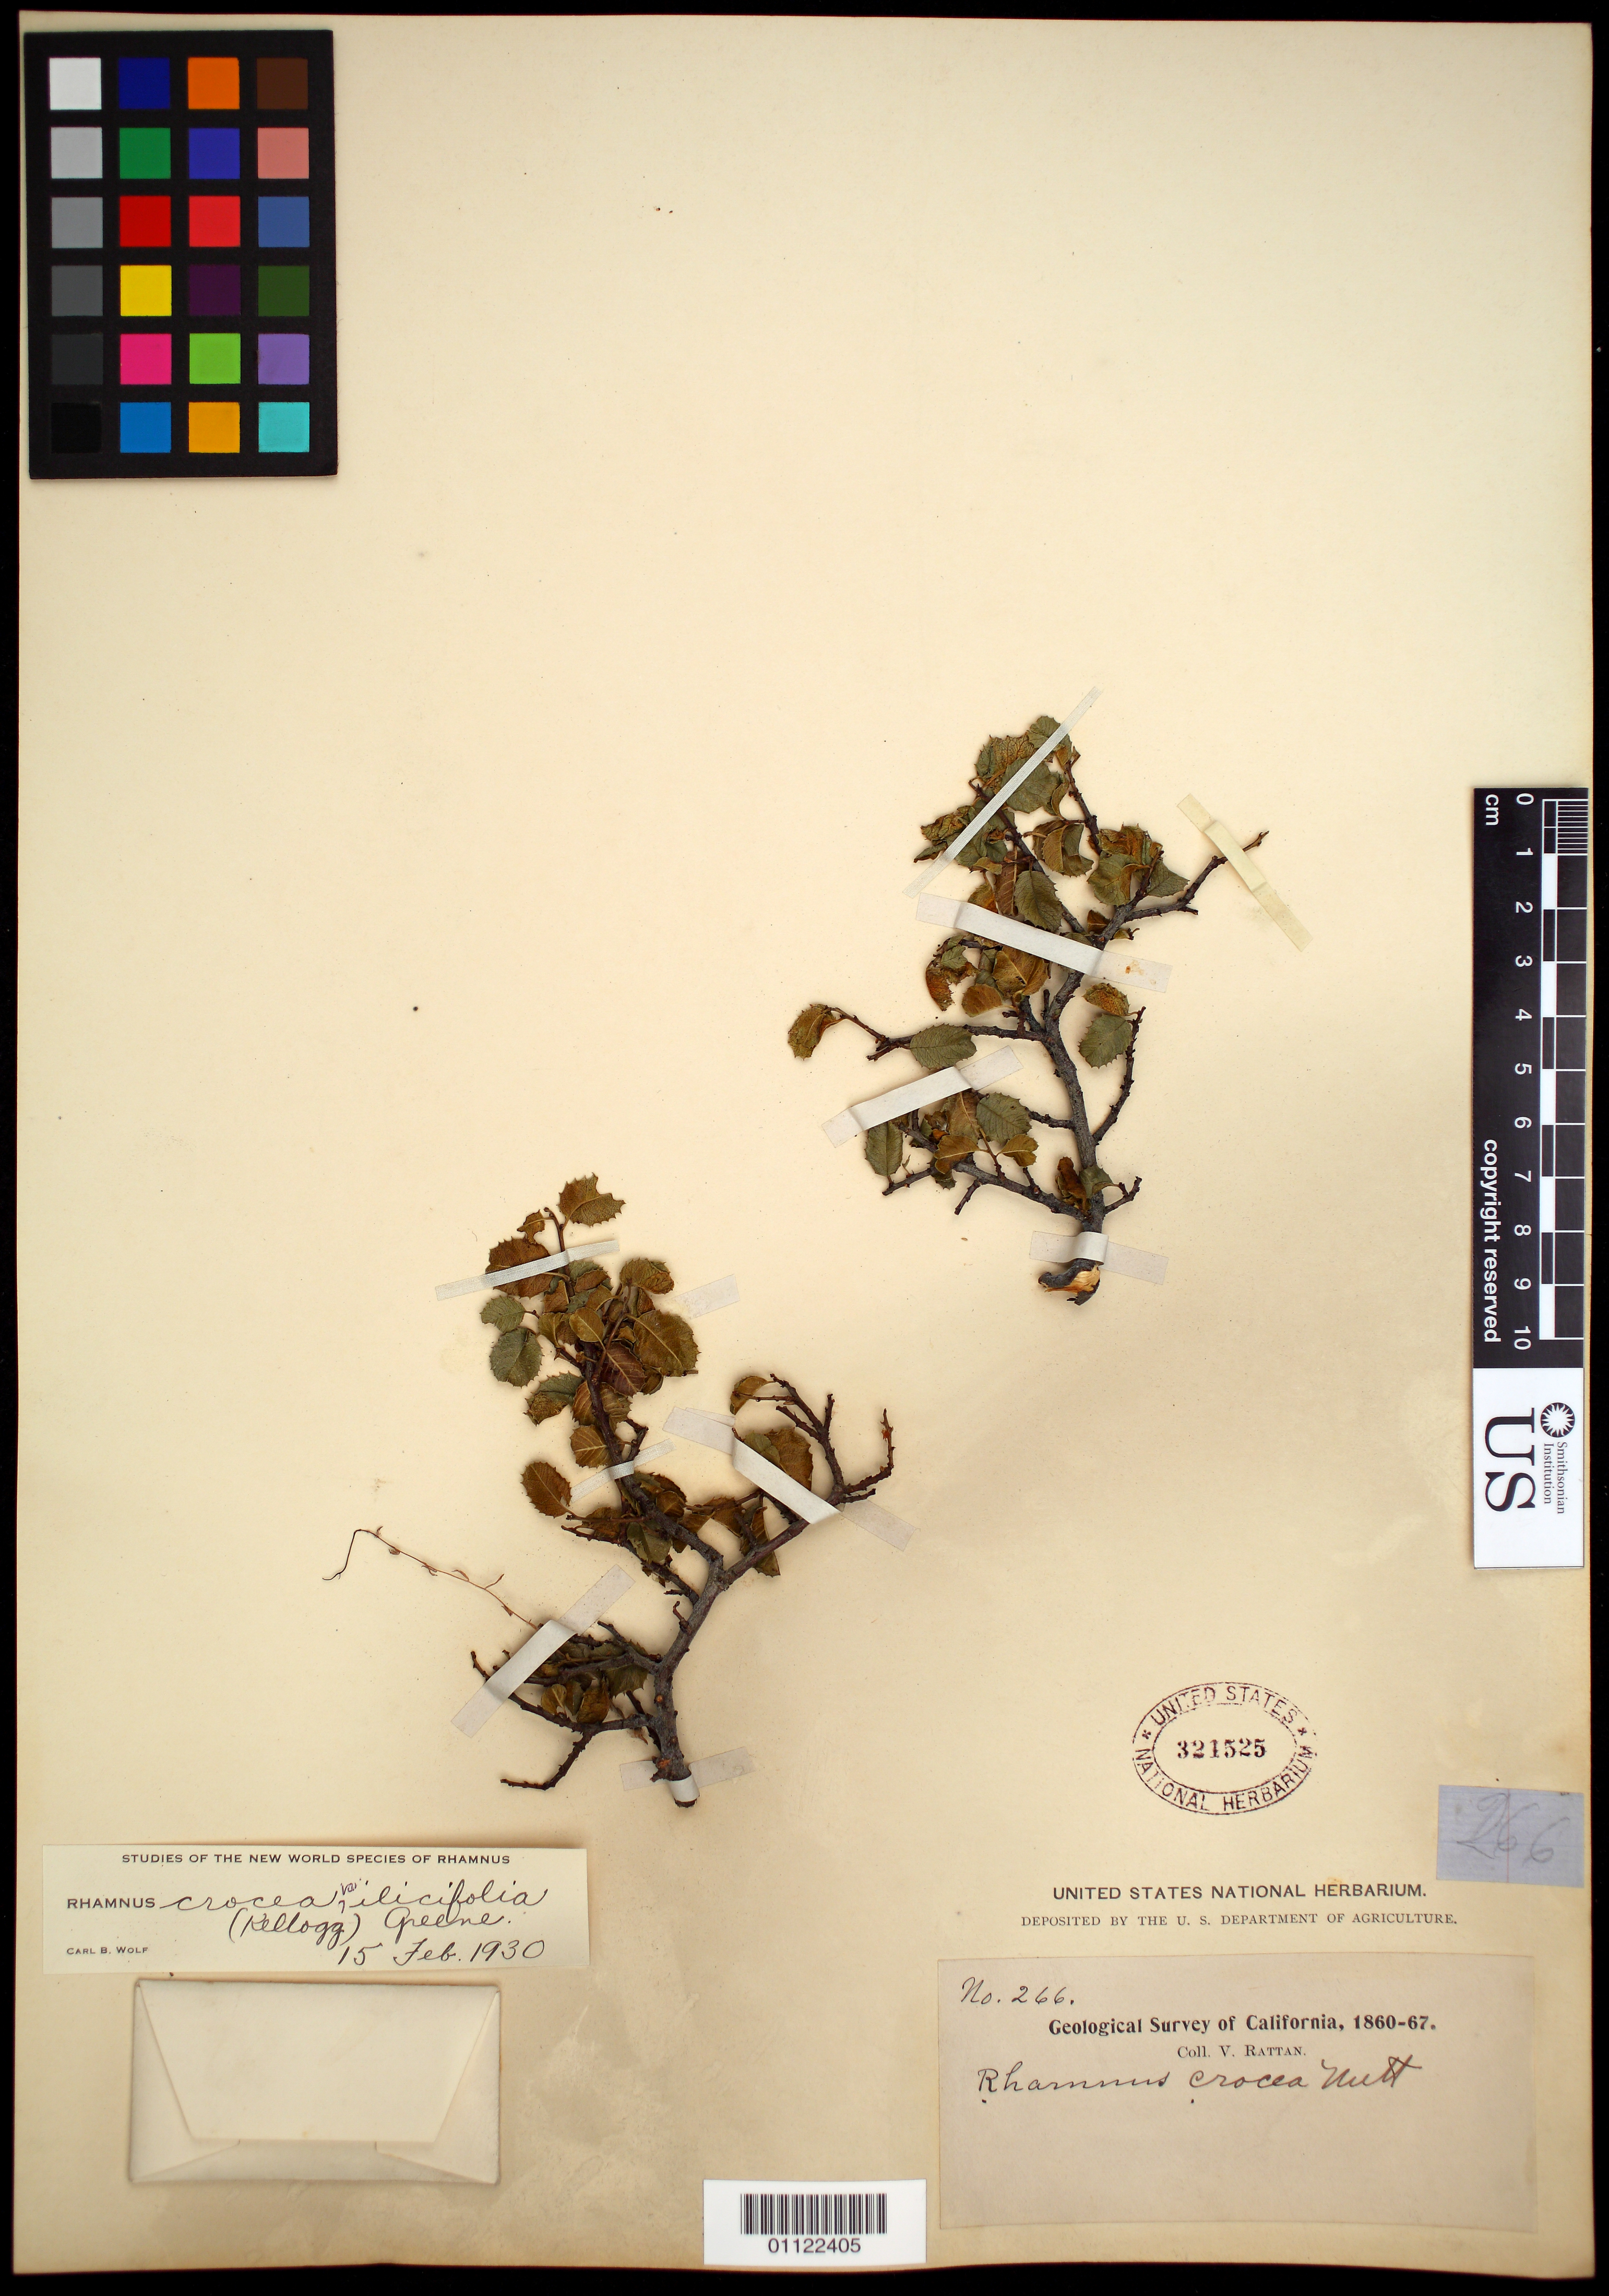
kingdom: Plantae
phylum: Tracheophyta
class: Magnoliopsida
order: Rosales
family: Rhamnaceae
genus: Rhamnus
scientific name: Rhamnus crocea var. ilicifolia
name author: (Kellogg) Greene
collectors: V. Rattan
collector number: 266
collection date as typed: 1860 to -- --- 1867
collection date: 1860/1867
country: United States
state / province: California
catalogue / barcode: US 321525